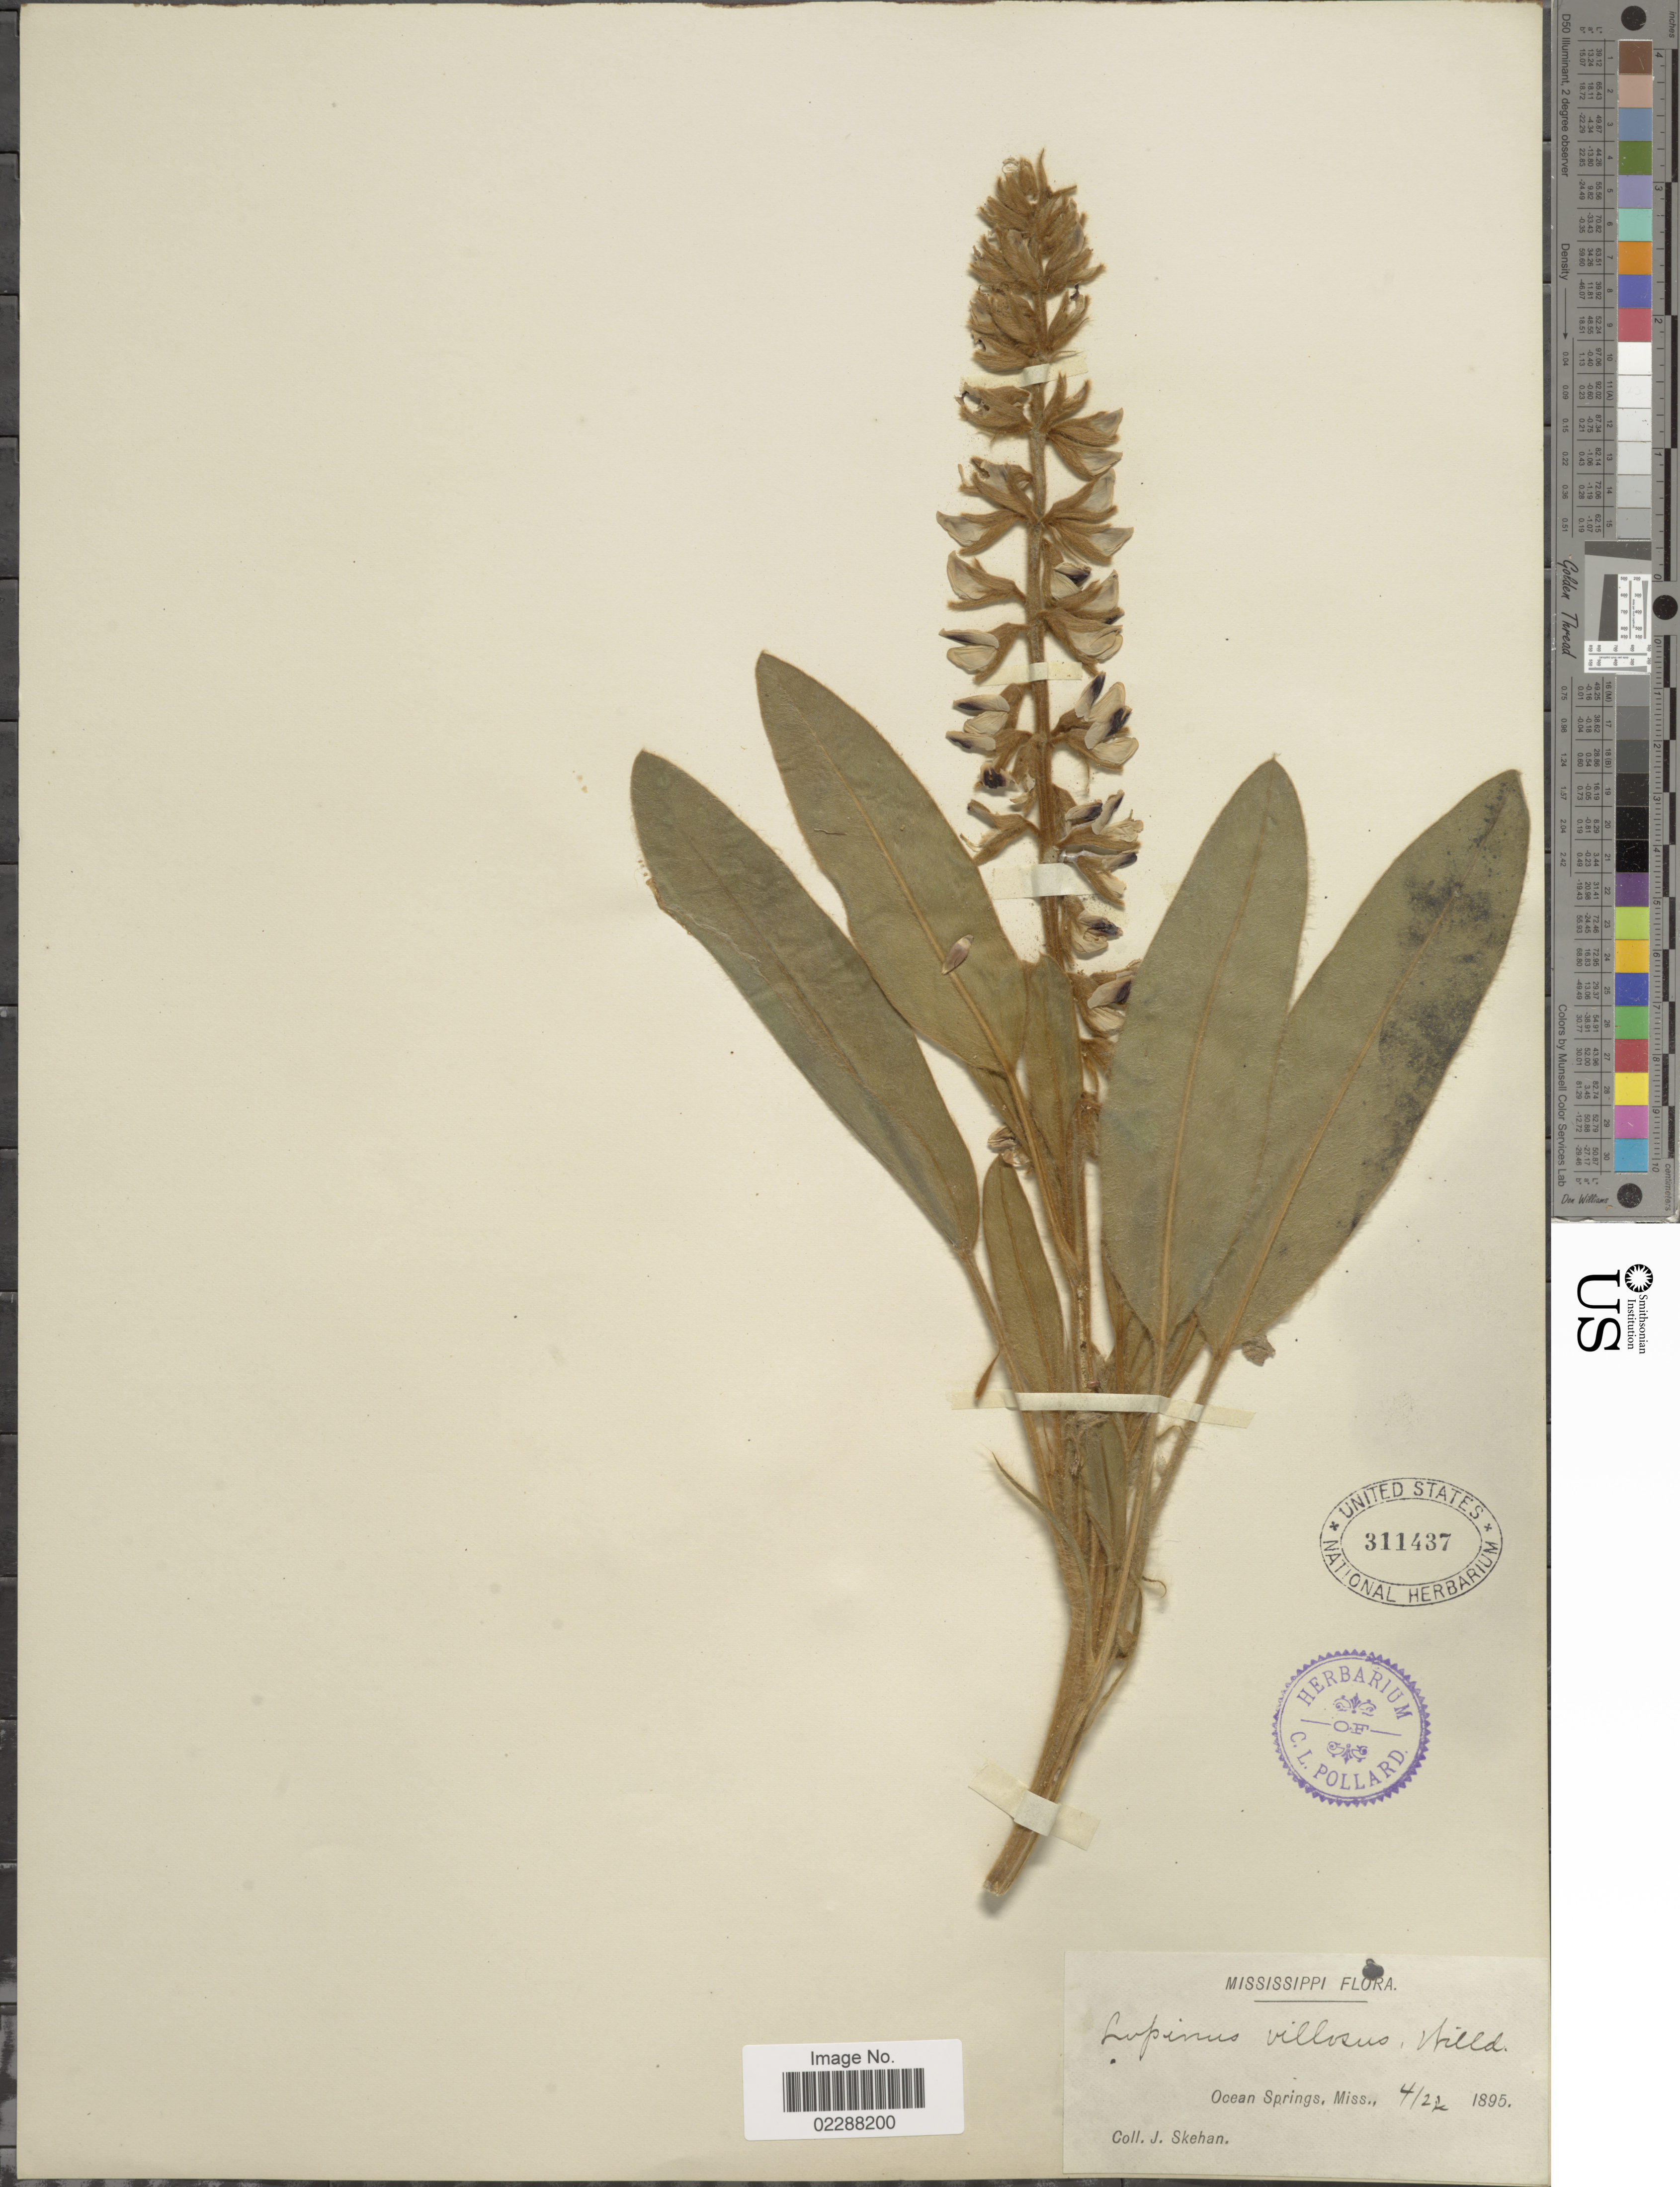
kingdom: Plantae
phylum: Tracheophyta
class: Magnoliopsida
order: Fabales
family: Fabaceae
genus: Lupinus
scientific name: Lupinus villosus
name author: Willd.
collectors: J. Skehan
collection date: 1895-04-22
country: United States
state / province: Mississippi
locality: Ocean Springs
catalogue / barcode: US 311437